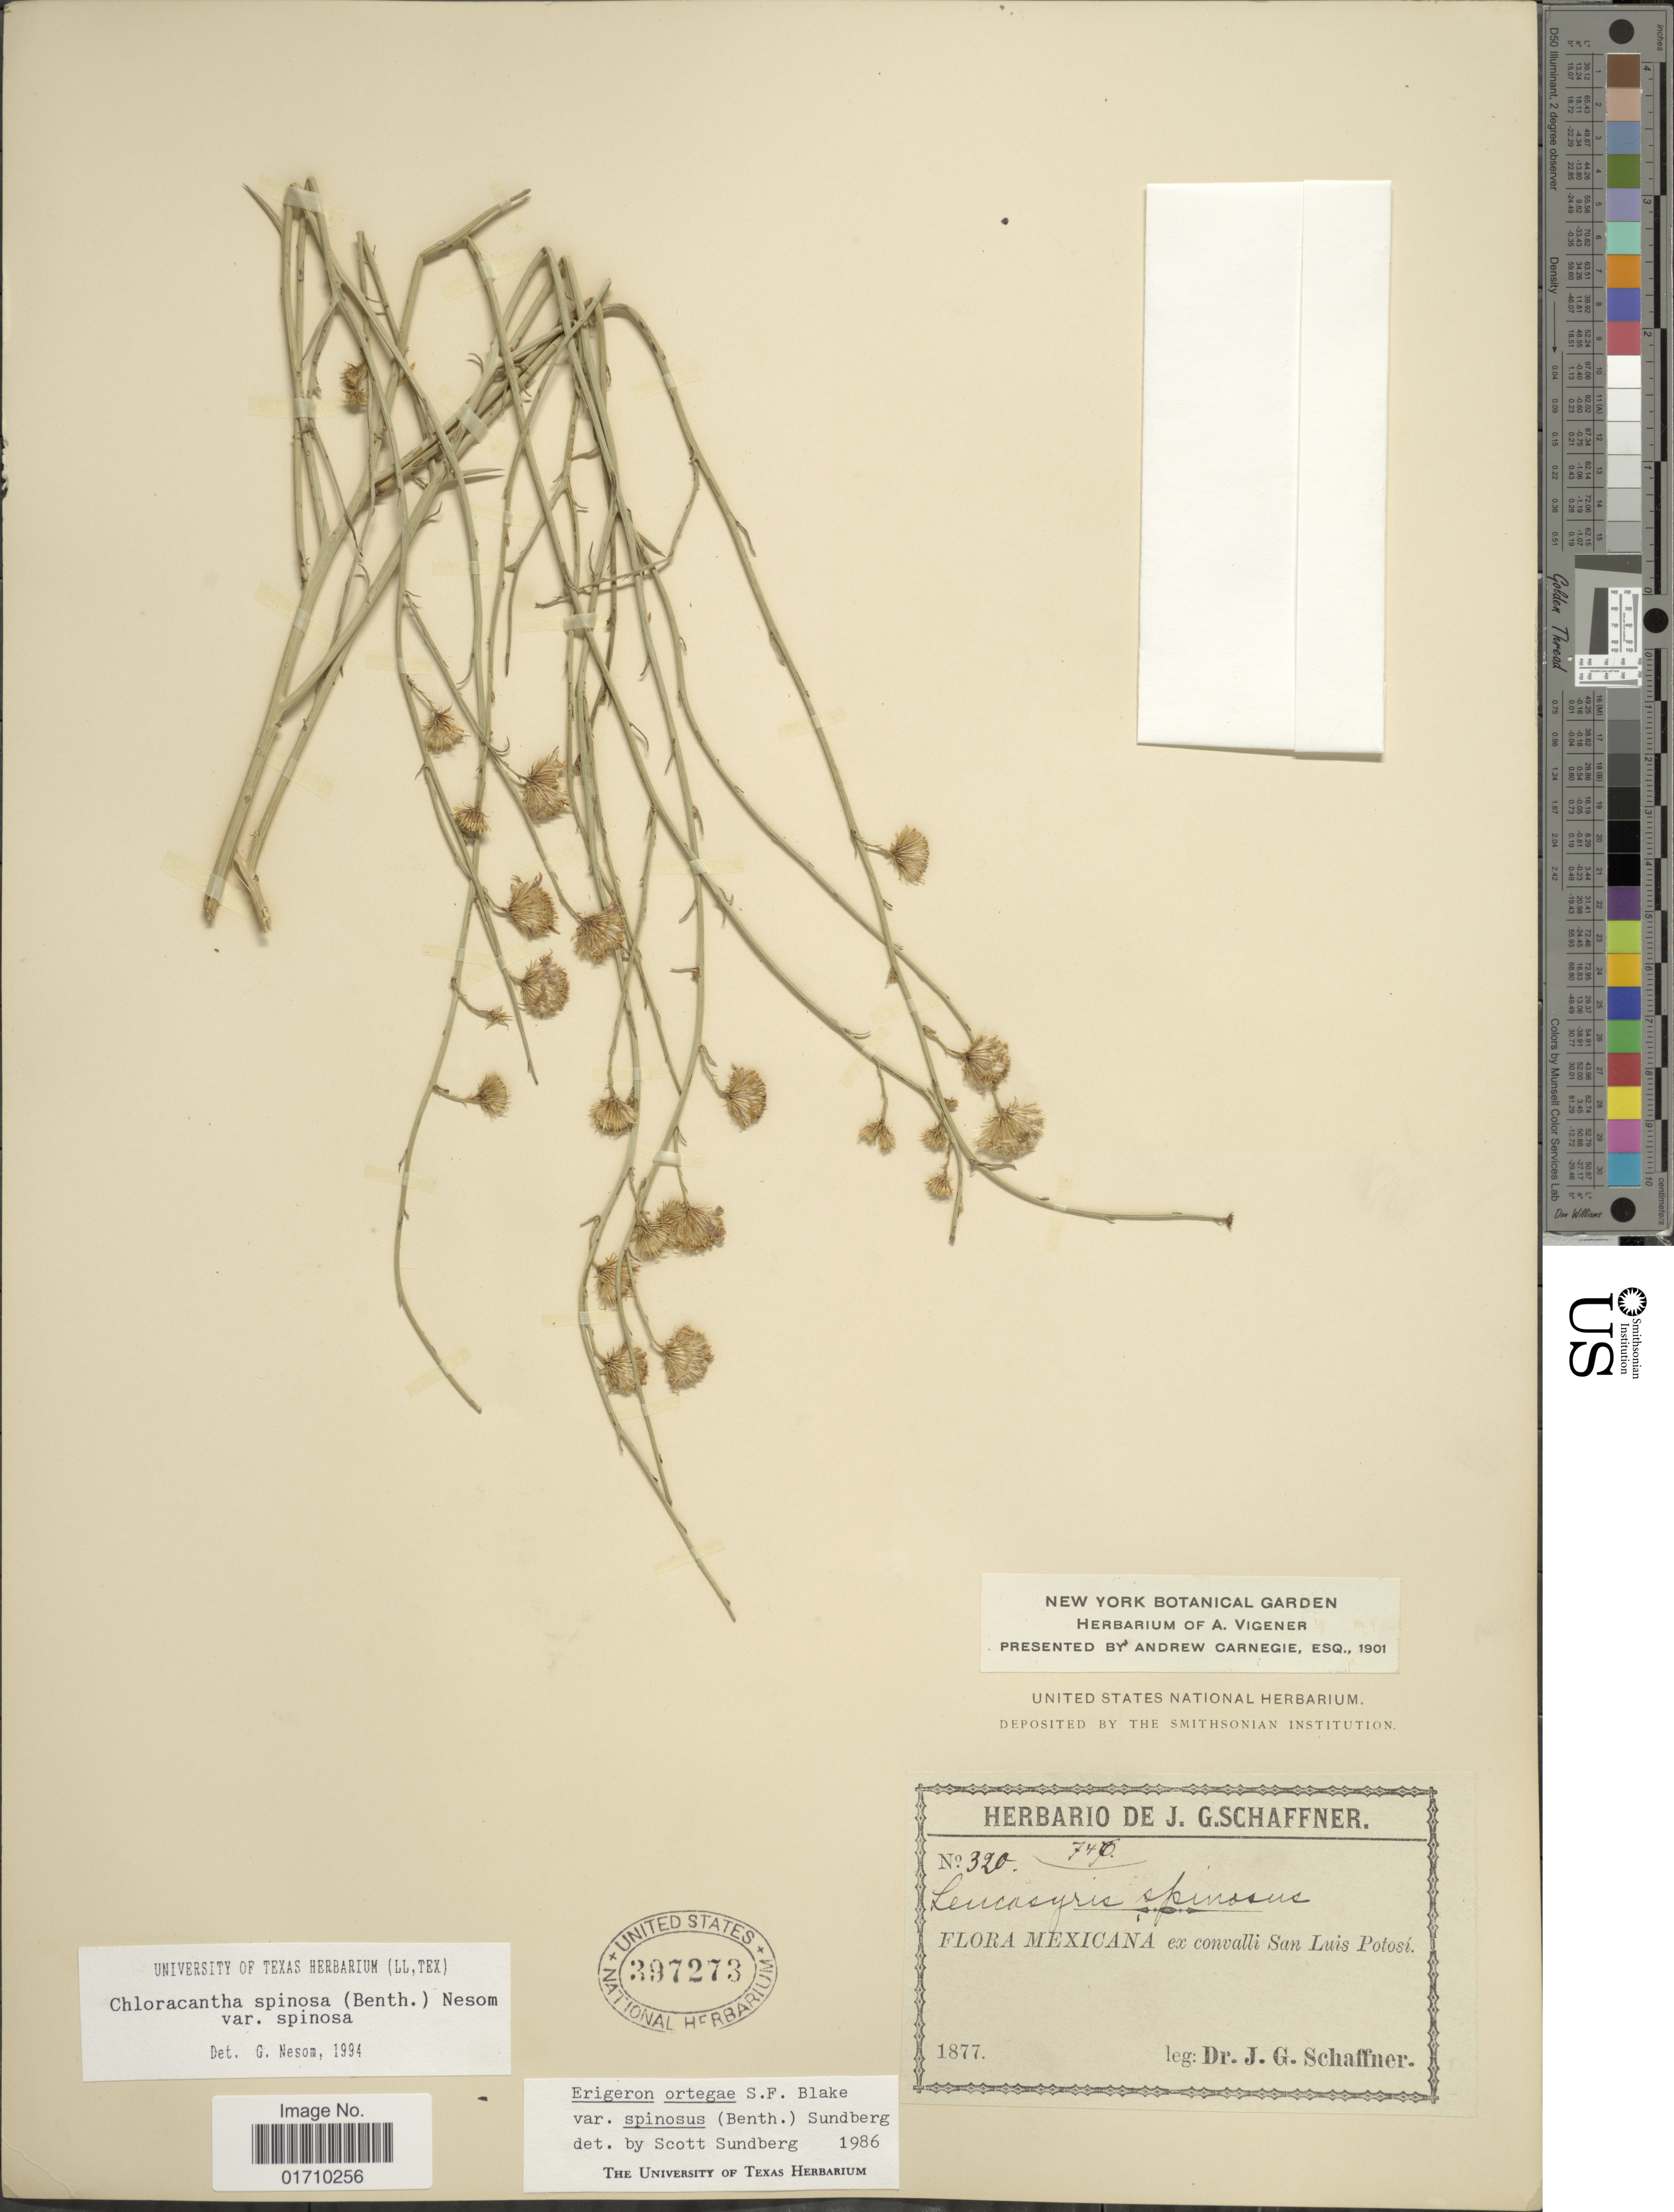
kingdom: Plantae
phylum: Tracheophyta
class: Magnoliopsida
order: Asterales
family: Asteraceae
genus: Chloracantha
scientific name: Chloracantha spinosa var. spinosa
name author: (Benth.) G.L. Nesom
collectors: J. G. Schaffner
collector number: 320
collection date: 1877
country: Mexico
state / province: San Luis Potosí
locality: Ex convalli San Luis Potosí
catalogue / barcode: US 397273